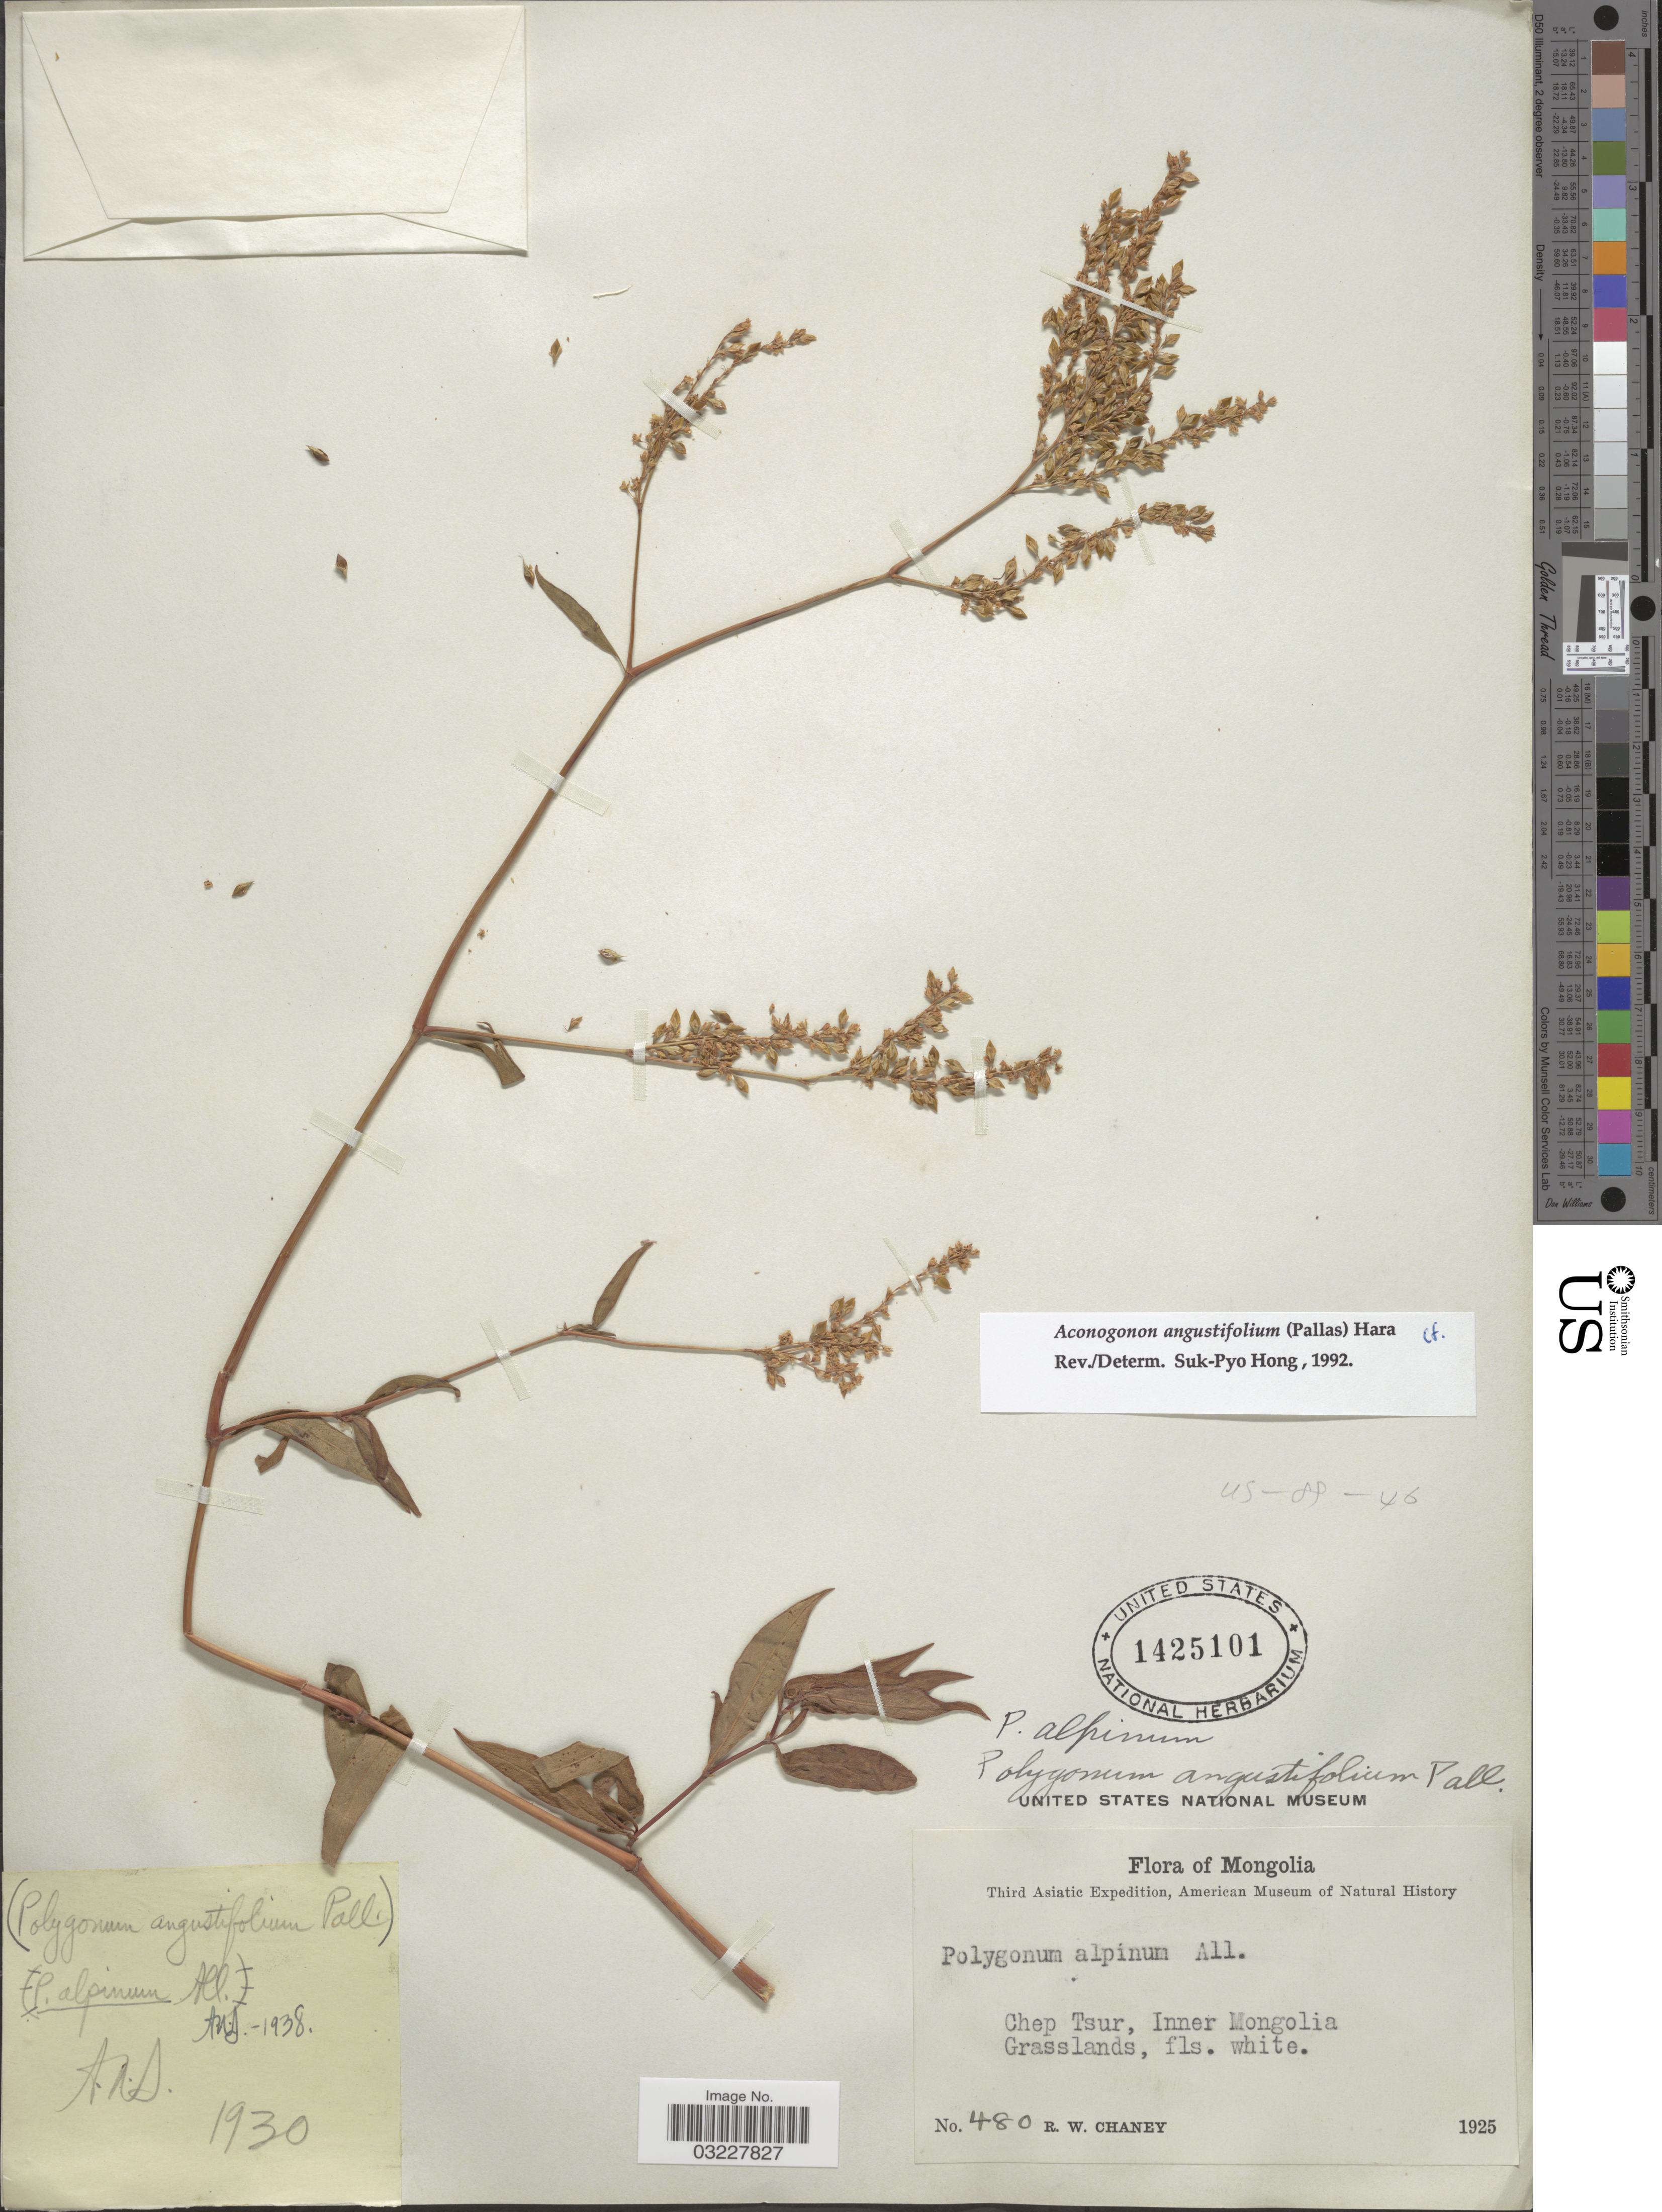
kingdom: Plantae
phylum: Tracheophyta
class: Magnoliopsida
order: Caryophyllales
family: Polygonaceae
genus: Koenigia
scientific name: Koenigia angustifolia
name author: (Pall.) Chepinoga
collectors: R. Chaney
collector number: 480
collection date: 1925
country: China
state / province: Nei Monggol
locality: Mongolia. Chep Tsur.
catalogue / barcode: US 1425101